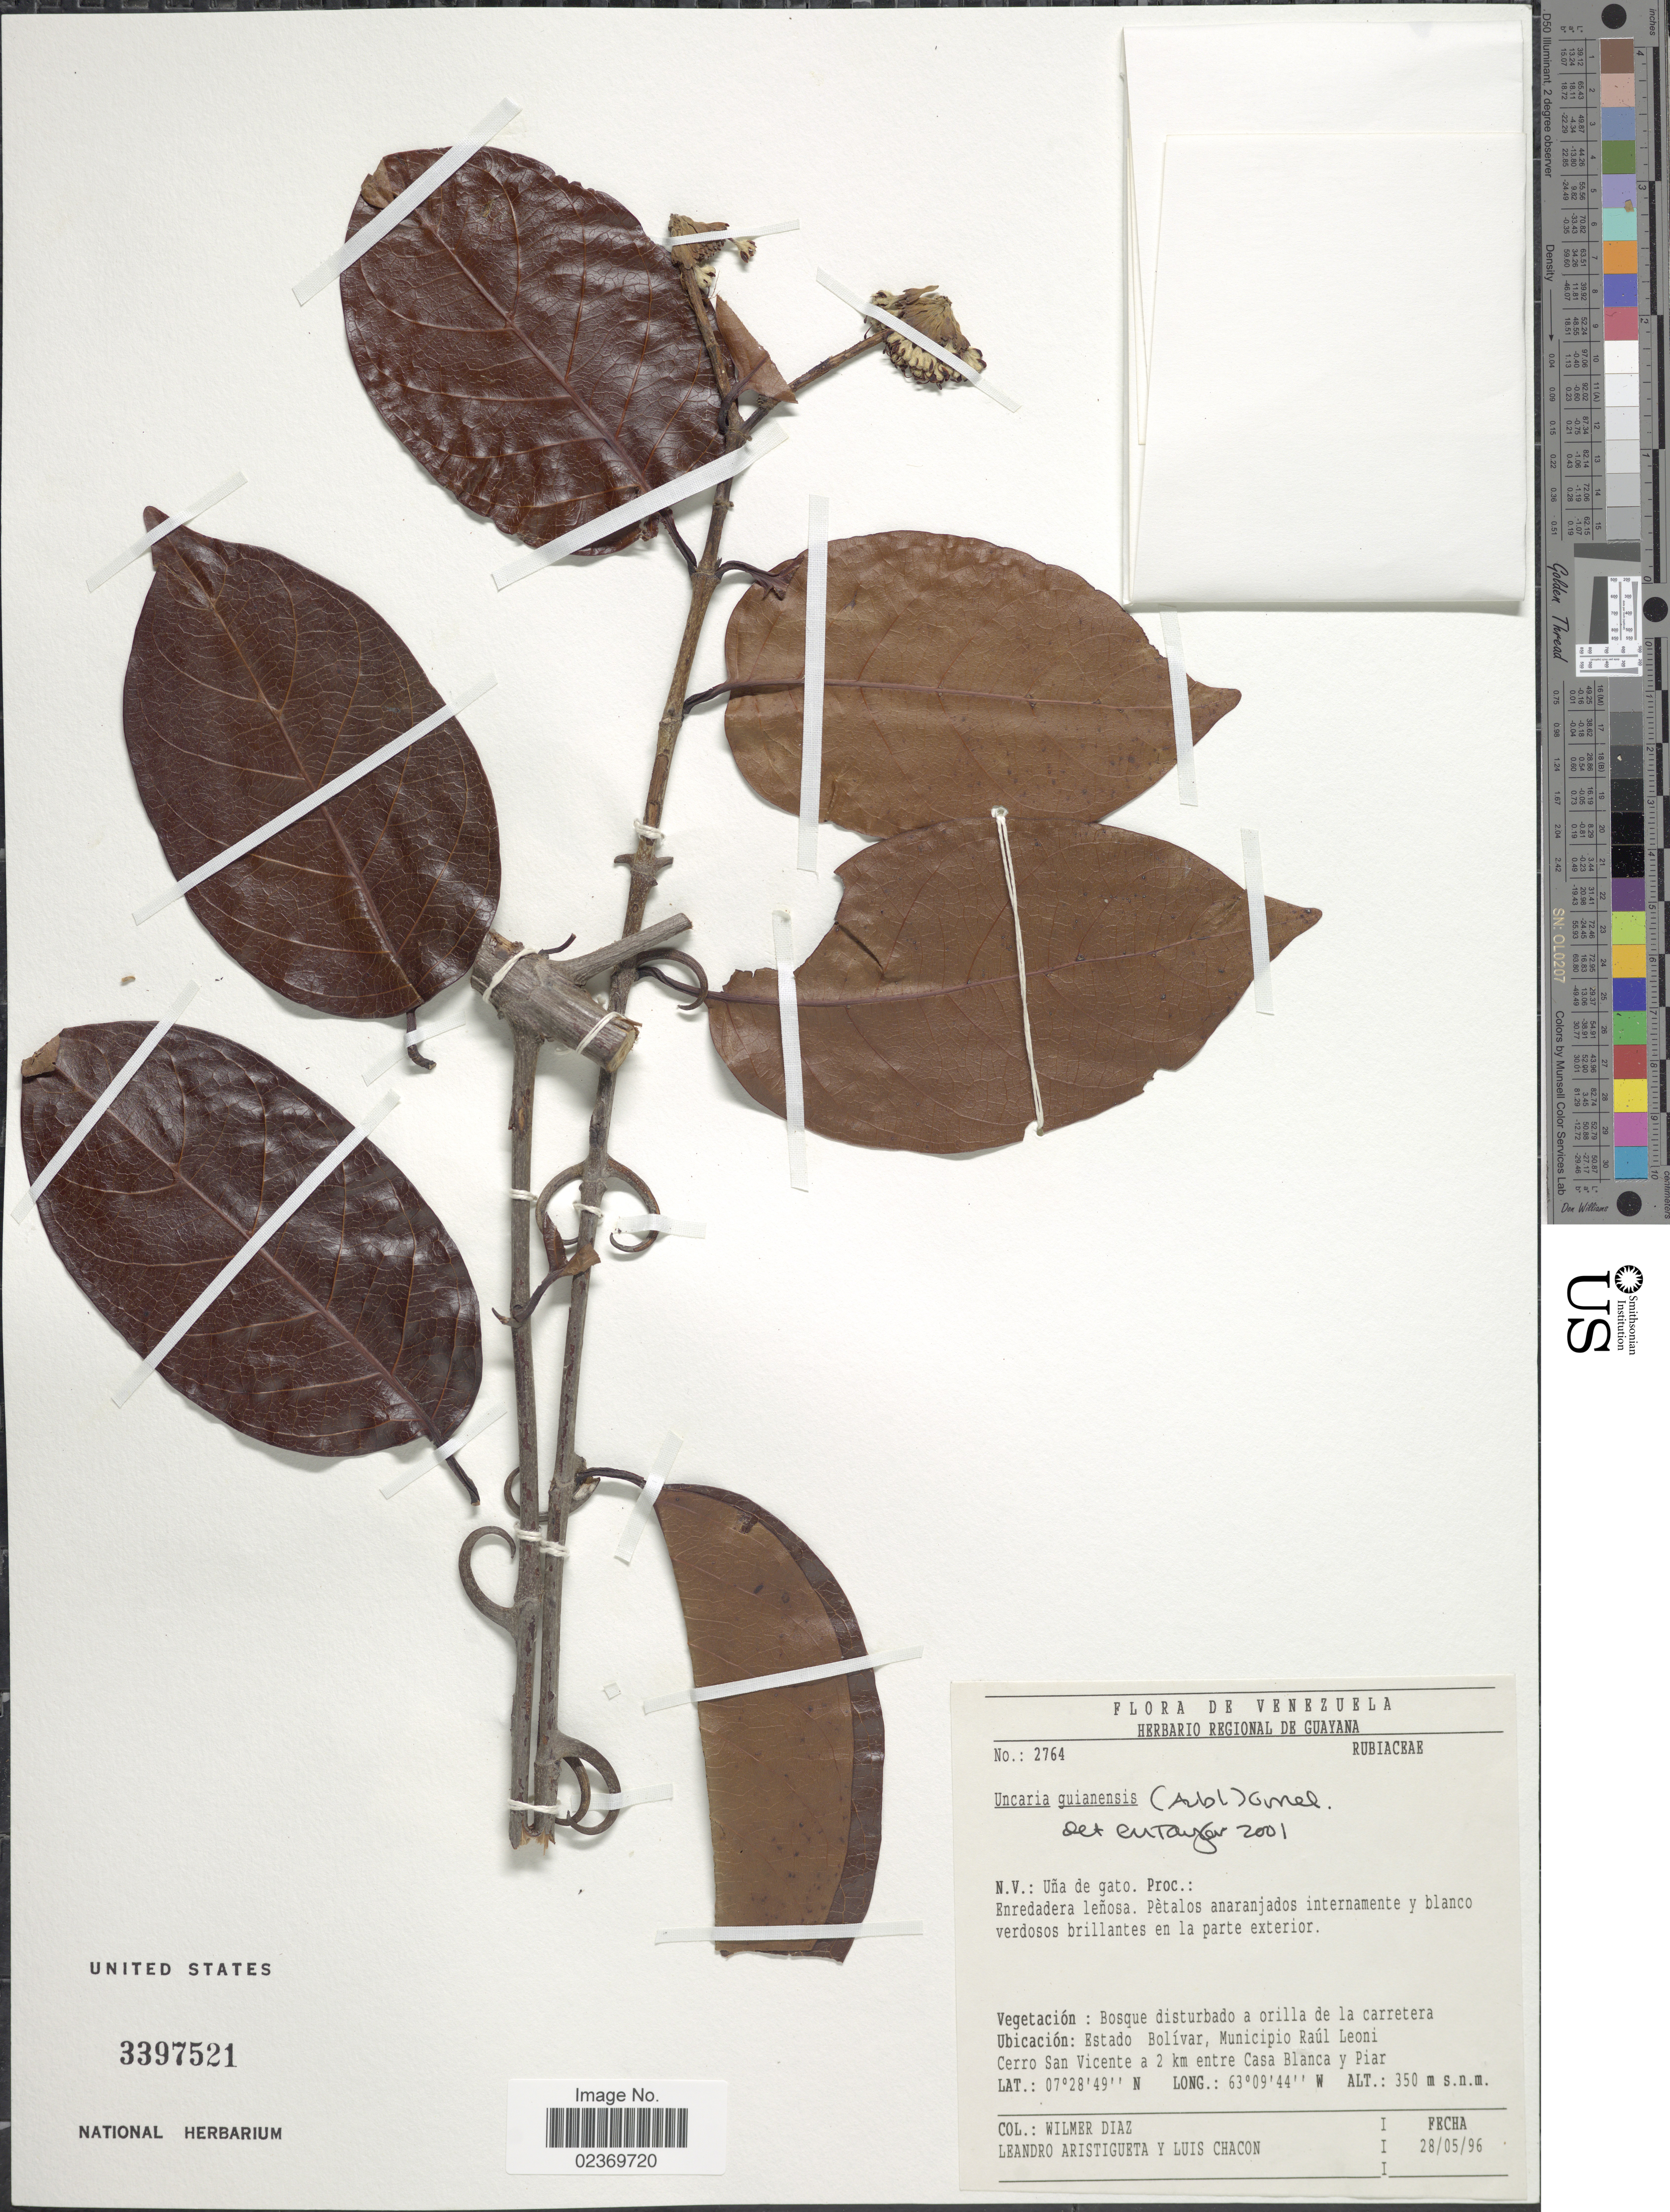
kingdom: Plantae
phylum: Tracheophyta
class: Magnoliopsida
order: Gentianales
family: Rubiaceae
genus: Uncaria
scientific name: Uncaria guianensis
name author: (Aubl.) J.F. Gmel.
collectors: W. Díaz P., L. Aristigueta & L. Chacon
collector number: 2764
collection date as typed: Transcribed d/m/y: 28/5/96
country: Venezuela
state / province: Bolivar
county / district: Angostura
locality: Municipio Raul Leoni Cerro San Vicente a 2 km entre Casa Blanca y Piar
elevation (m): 350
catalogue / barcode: US 3397521